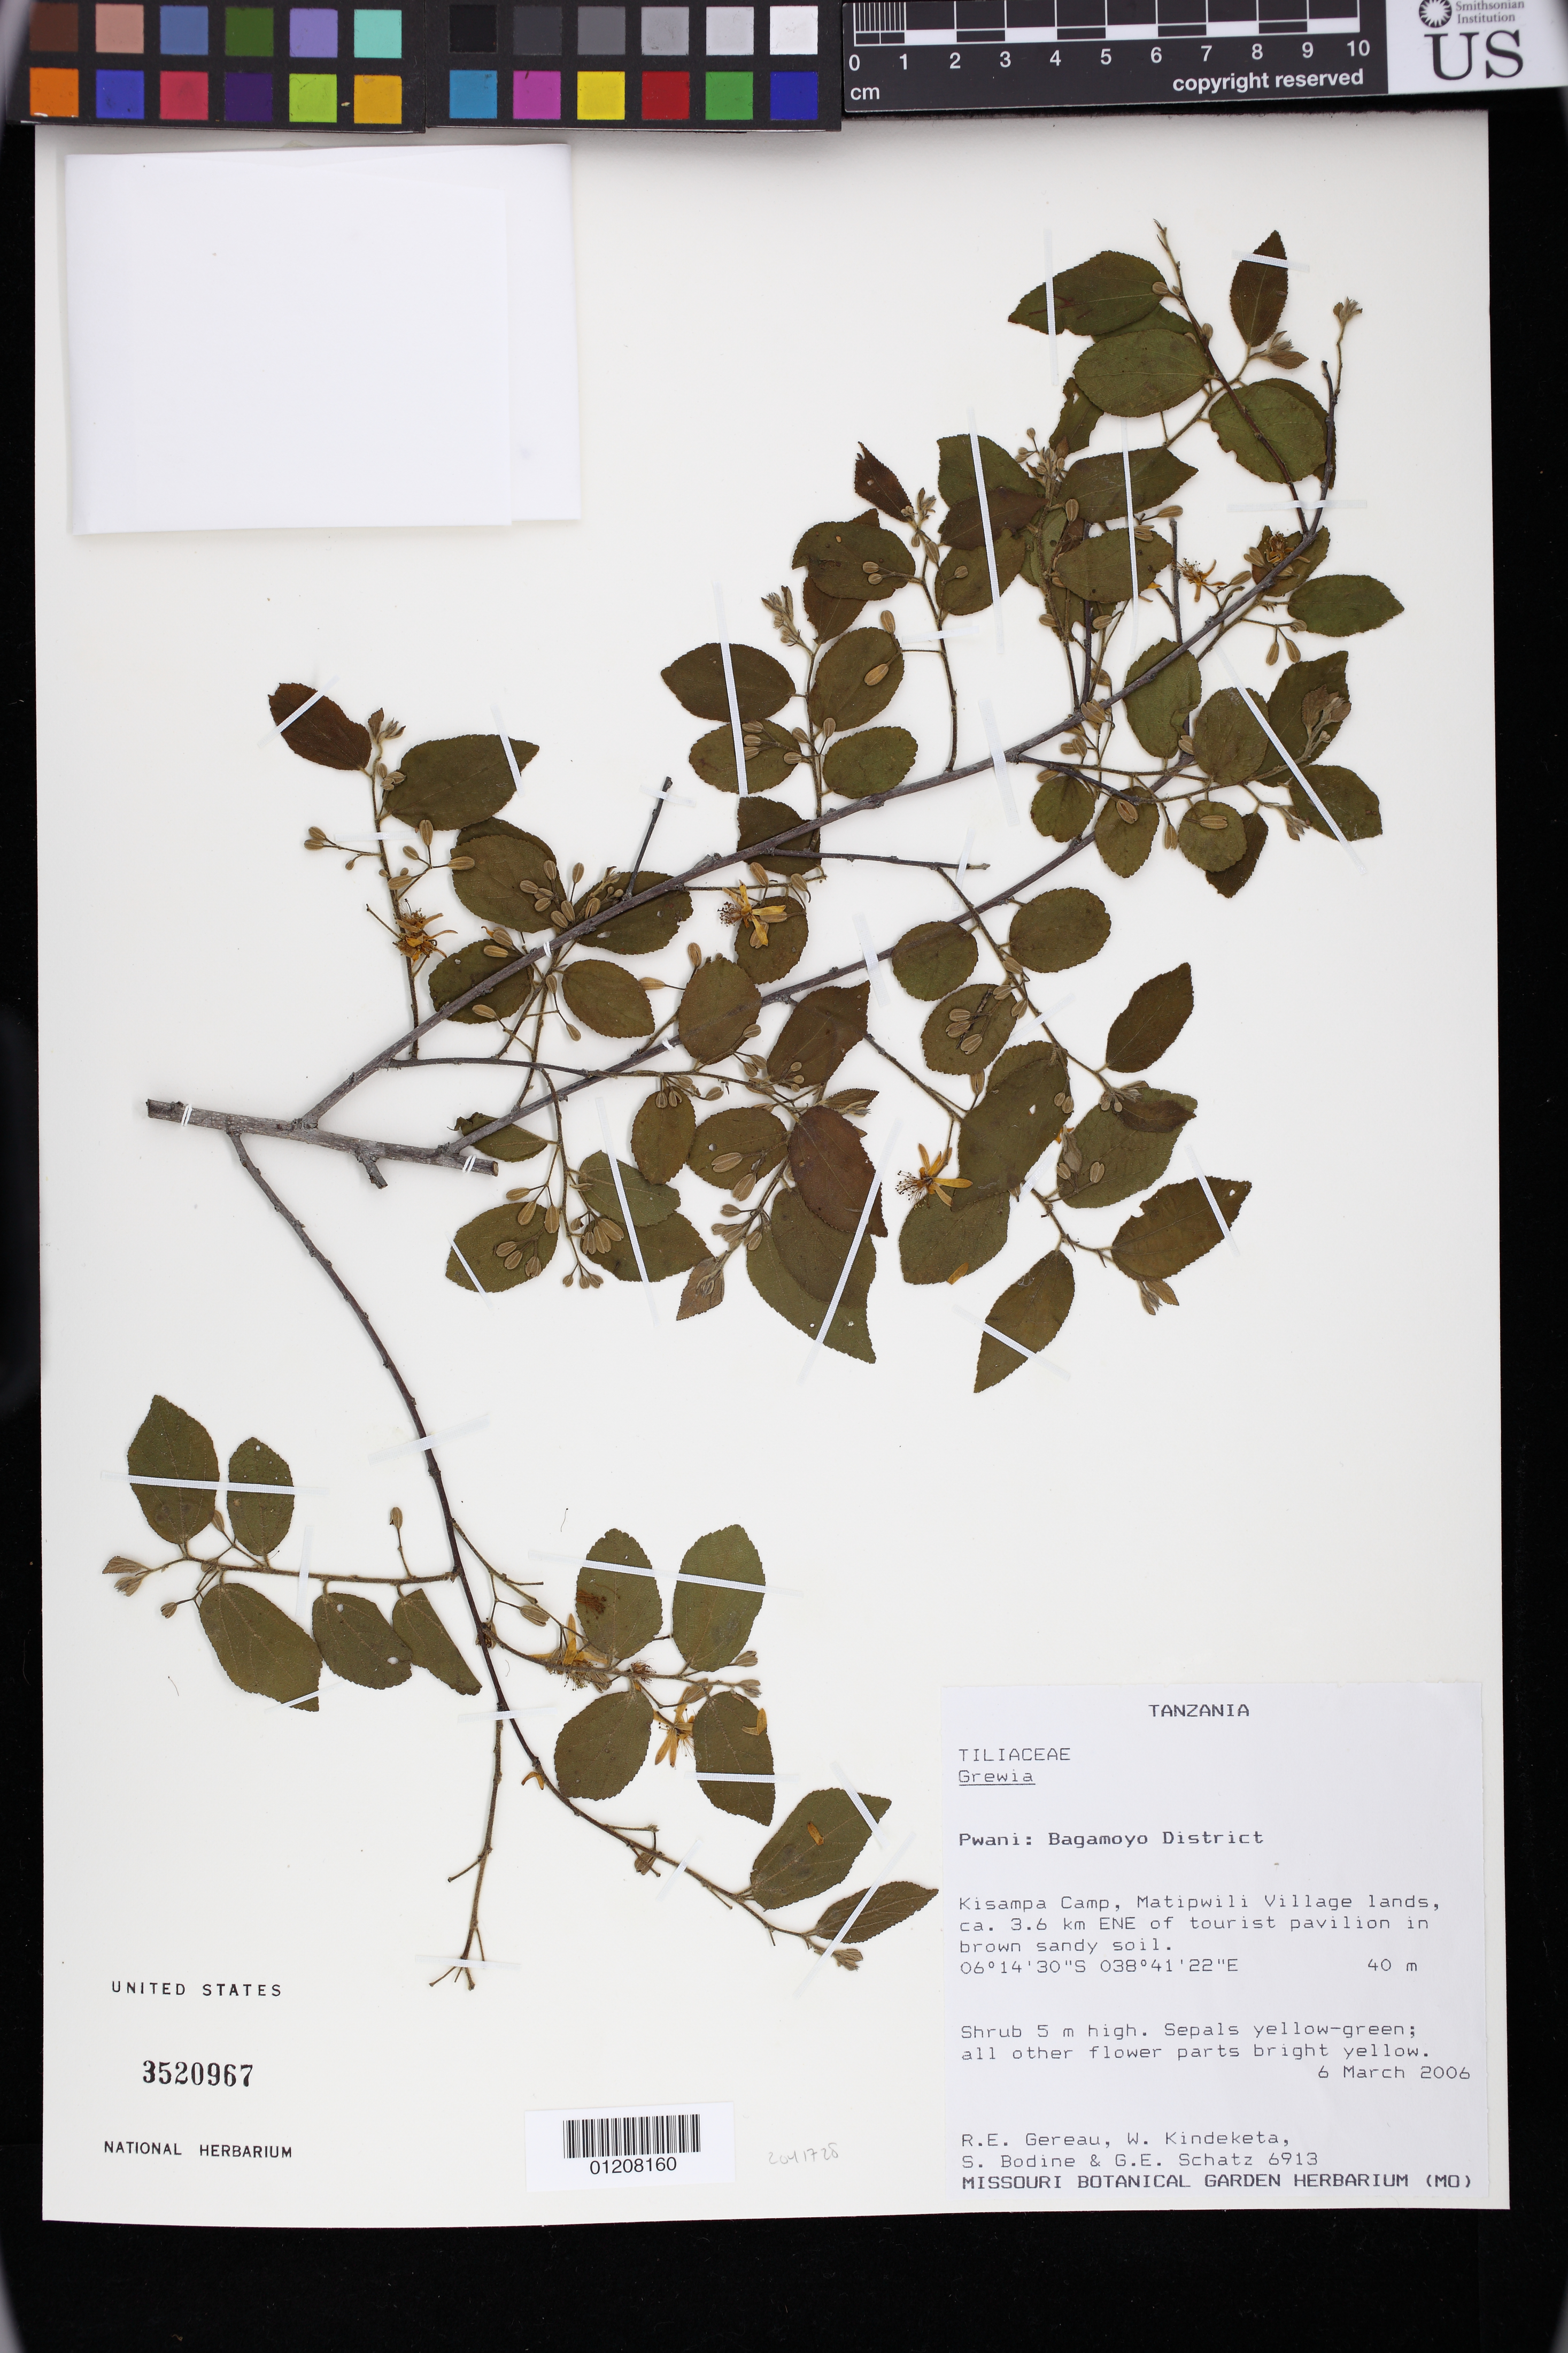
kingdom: Plantae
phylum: Tracheophyta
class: Magnoliopsida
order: Malvales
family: Malvaceae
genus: Grewia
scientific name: Grewia sp.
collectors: R. E. Gereau, W. Kindeketa, S. Bodine & G. Schatz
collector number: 6913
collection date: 2006-03-06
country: Tanzania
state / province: Pwani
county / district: Bagamoyo District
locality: Kisampa Camp, Matipwili Village lands, ca. 3.6 km ENE of tourist pavilion.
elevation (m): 40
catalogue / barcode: US 3520967